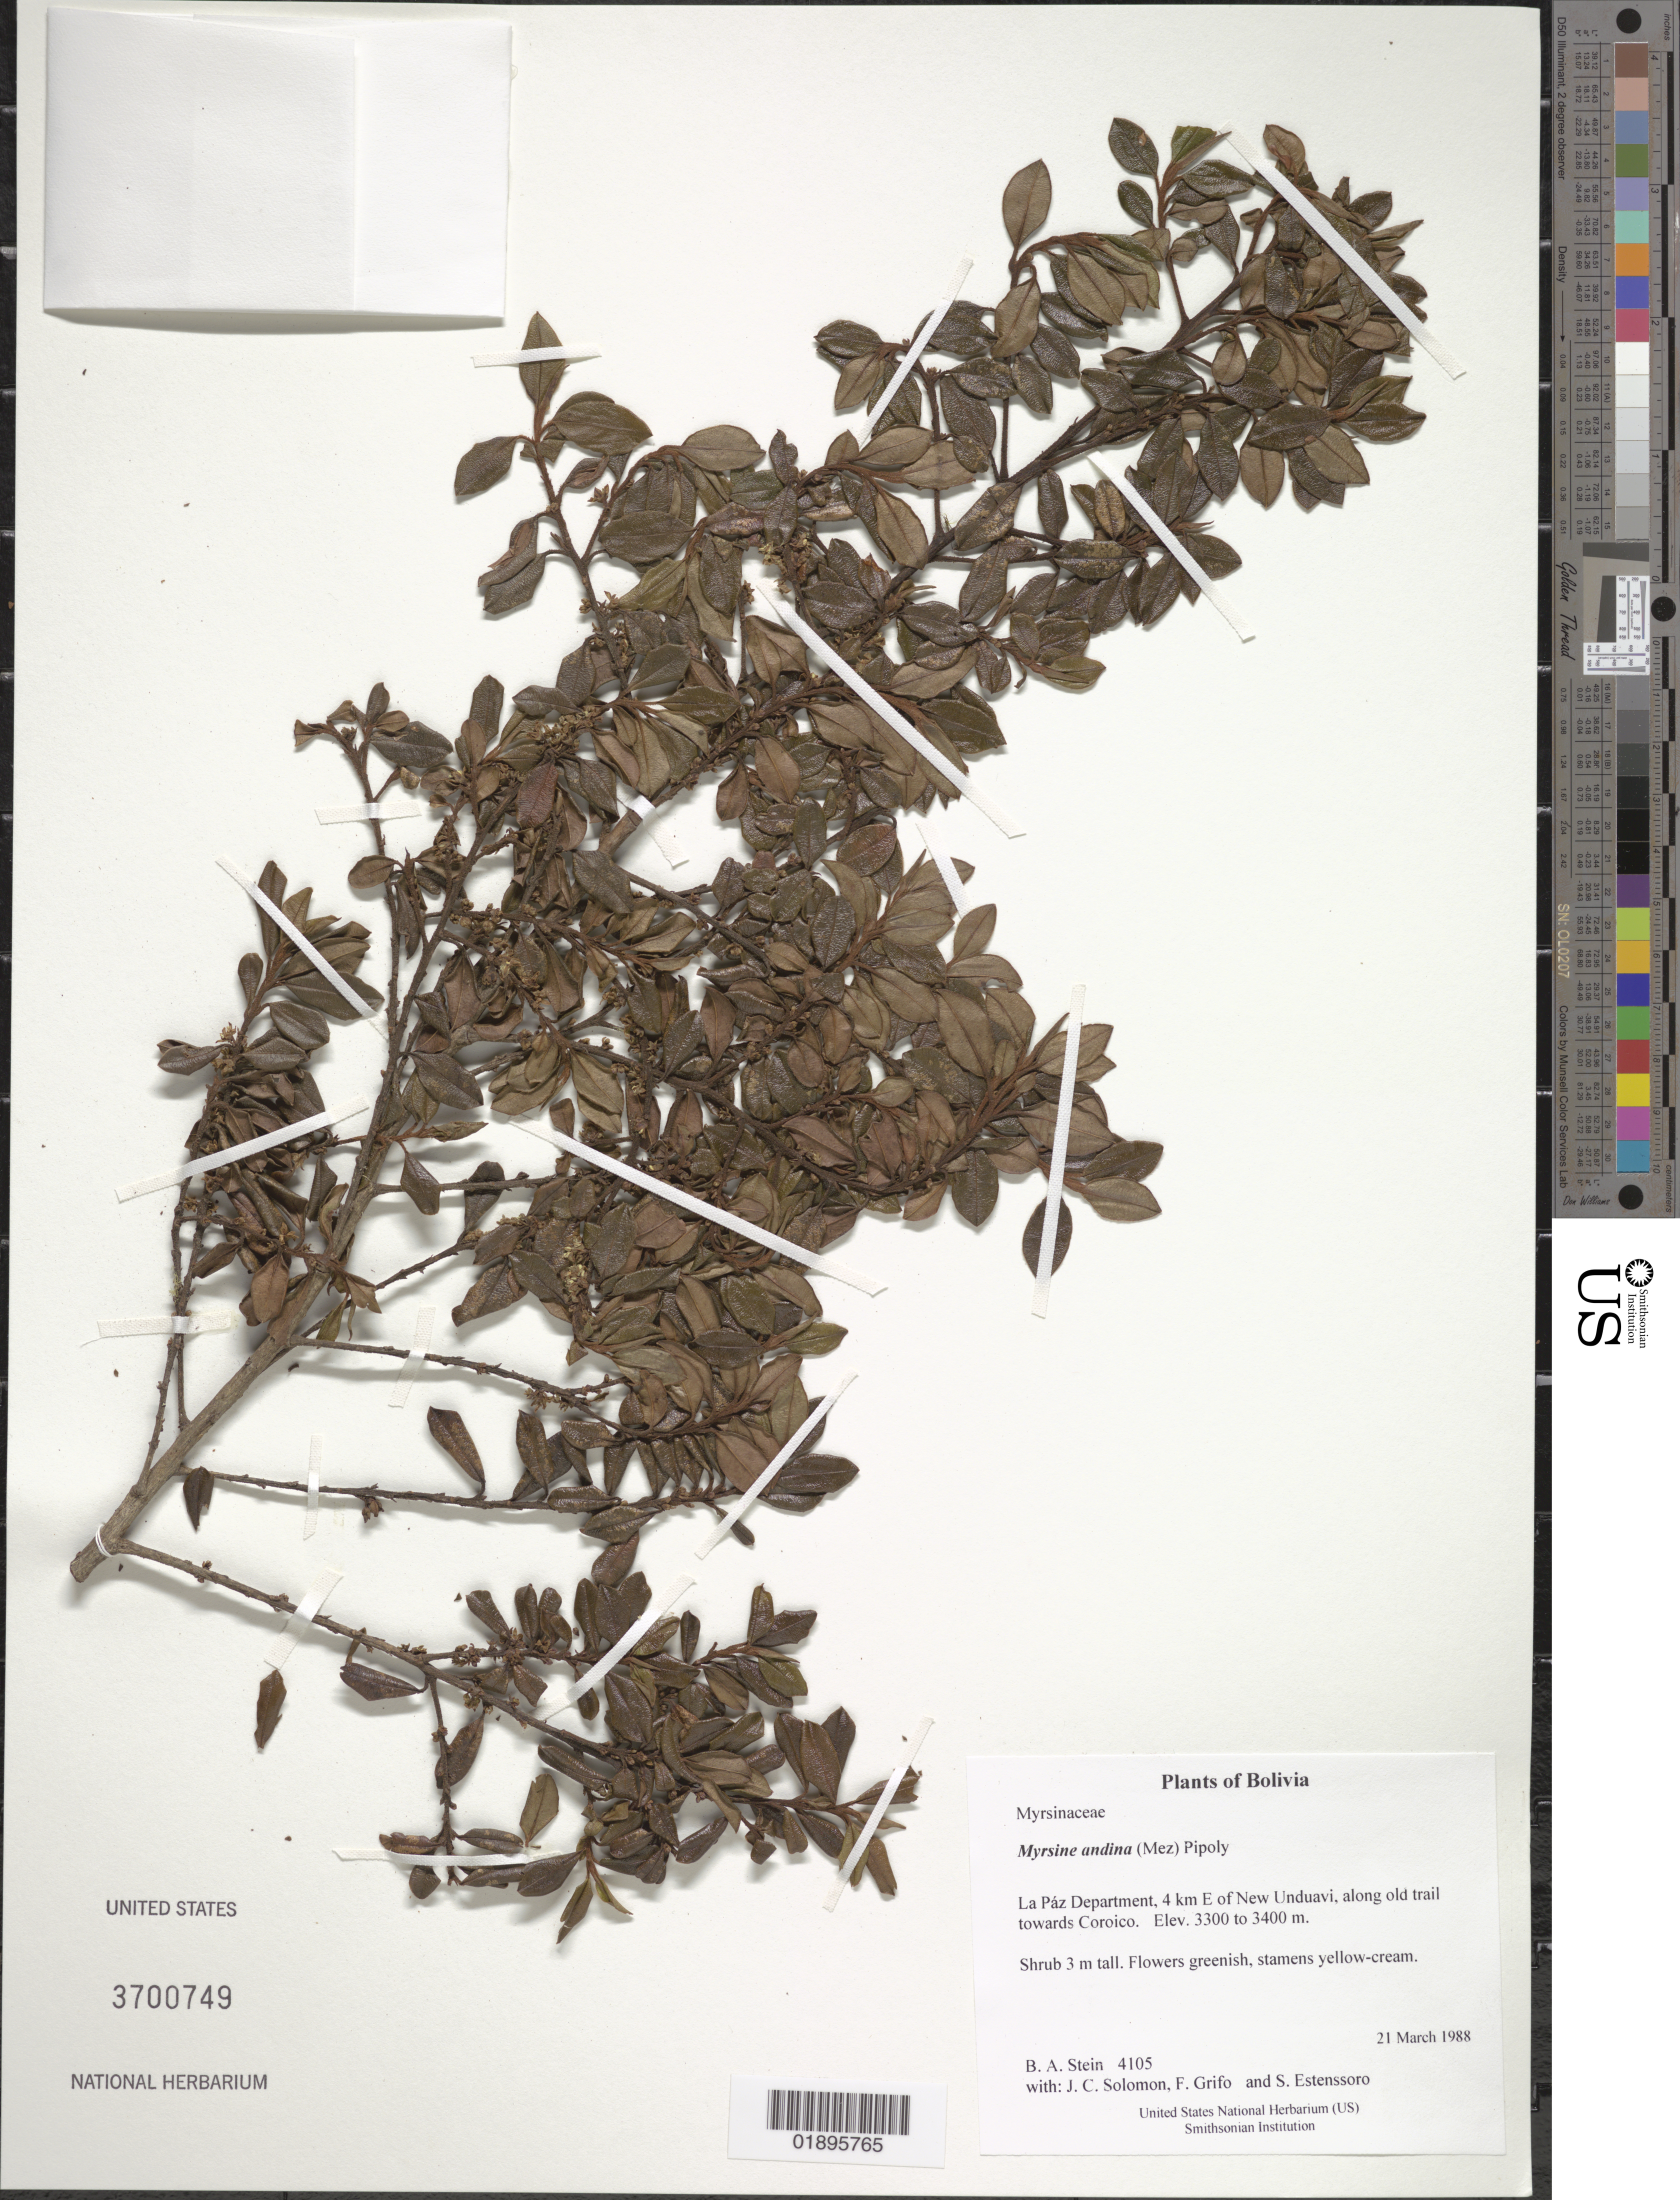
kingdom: Plantae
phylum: Tracheophyta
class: Magnoliopsida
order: Ericales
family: Primulaceae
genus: Myrsine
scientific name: Myrsine andina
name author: (Mez) Pipoly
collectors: B. A. Stein, J. C. Solomon, F. Grifo & S. Estenssoro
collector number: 4105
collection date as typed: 21 March 1988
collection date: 1988-03-21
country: Bolivia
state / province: La Páz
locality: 4 km E of New Unduavi, along old trail towards Coroico.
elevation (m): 3300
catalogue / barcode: US 3700749